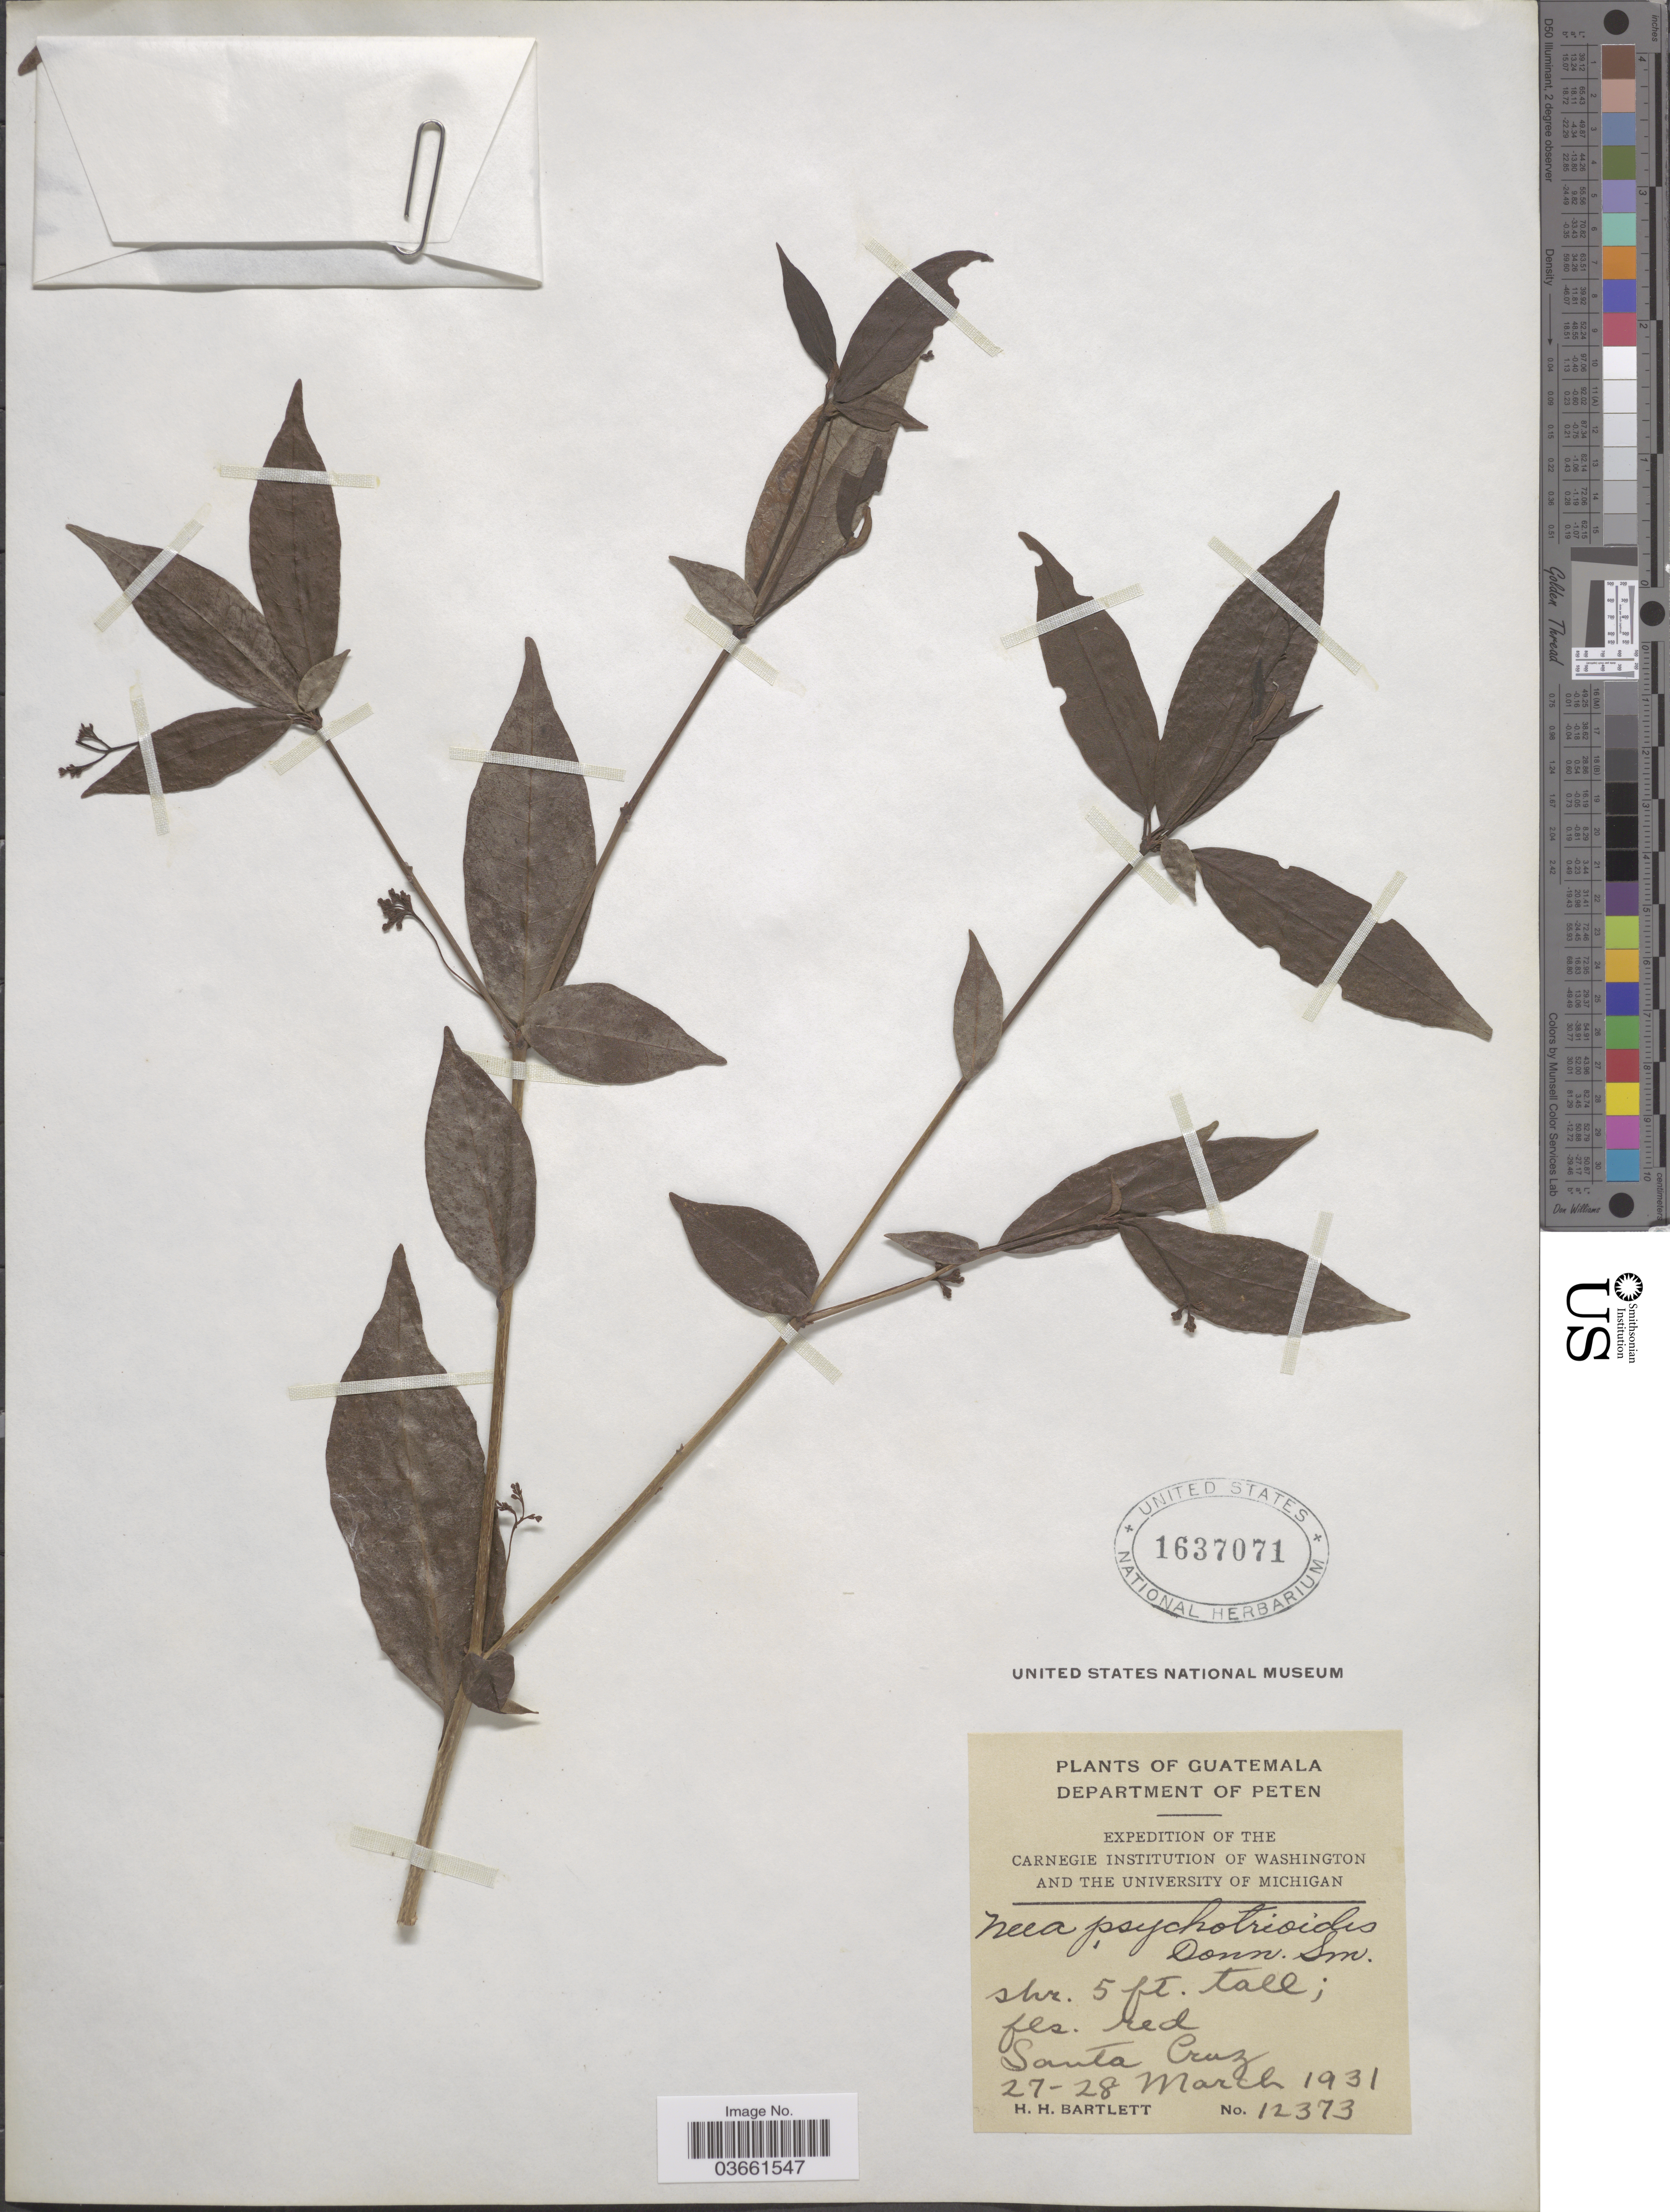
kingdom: Plantae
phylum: Tracheophyta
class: Magnoliopsida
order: Caryophyllales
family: Nyctaginaceae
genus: Neea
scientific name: Neea psychotrioides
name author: Donn. Sm.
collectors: H. H. Bartlett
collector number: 12373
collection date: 1931-03-27/1931-03-28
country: Guatemala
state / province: El Petén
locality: Department of Peten. Santa Cruz.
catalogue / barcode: US 1637071